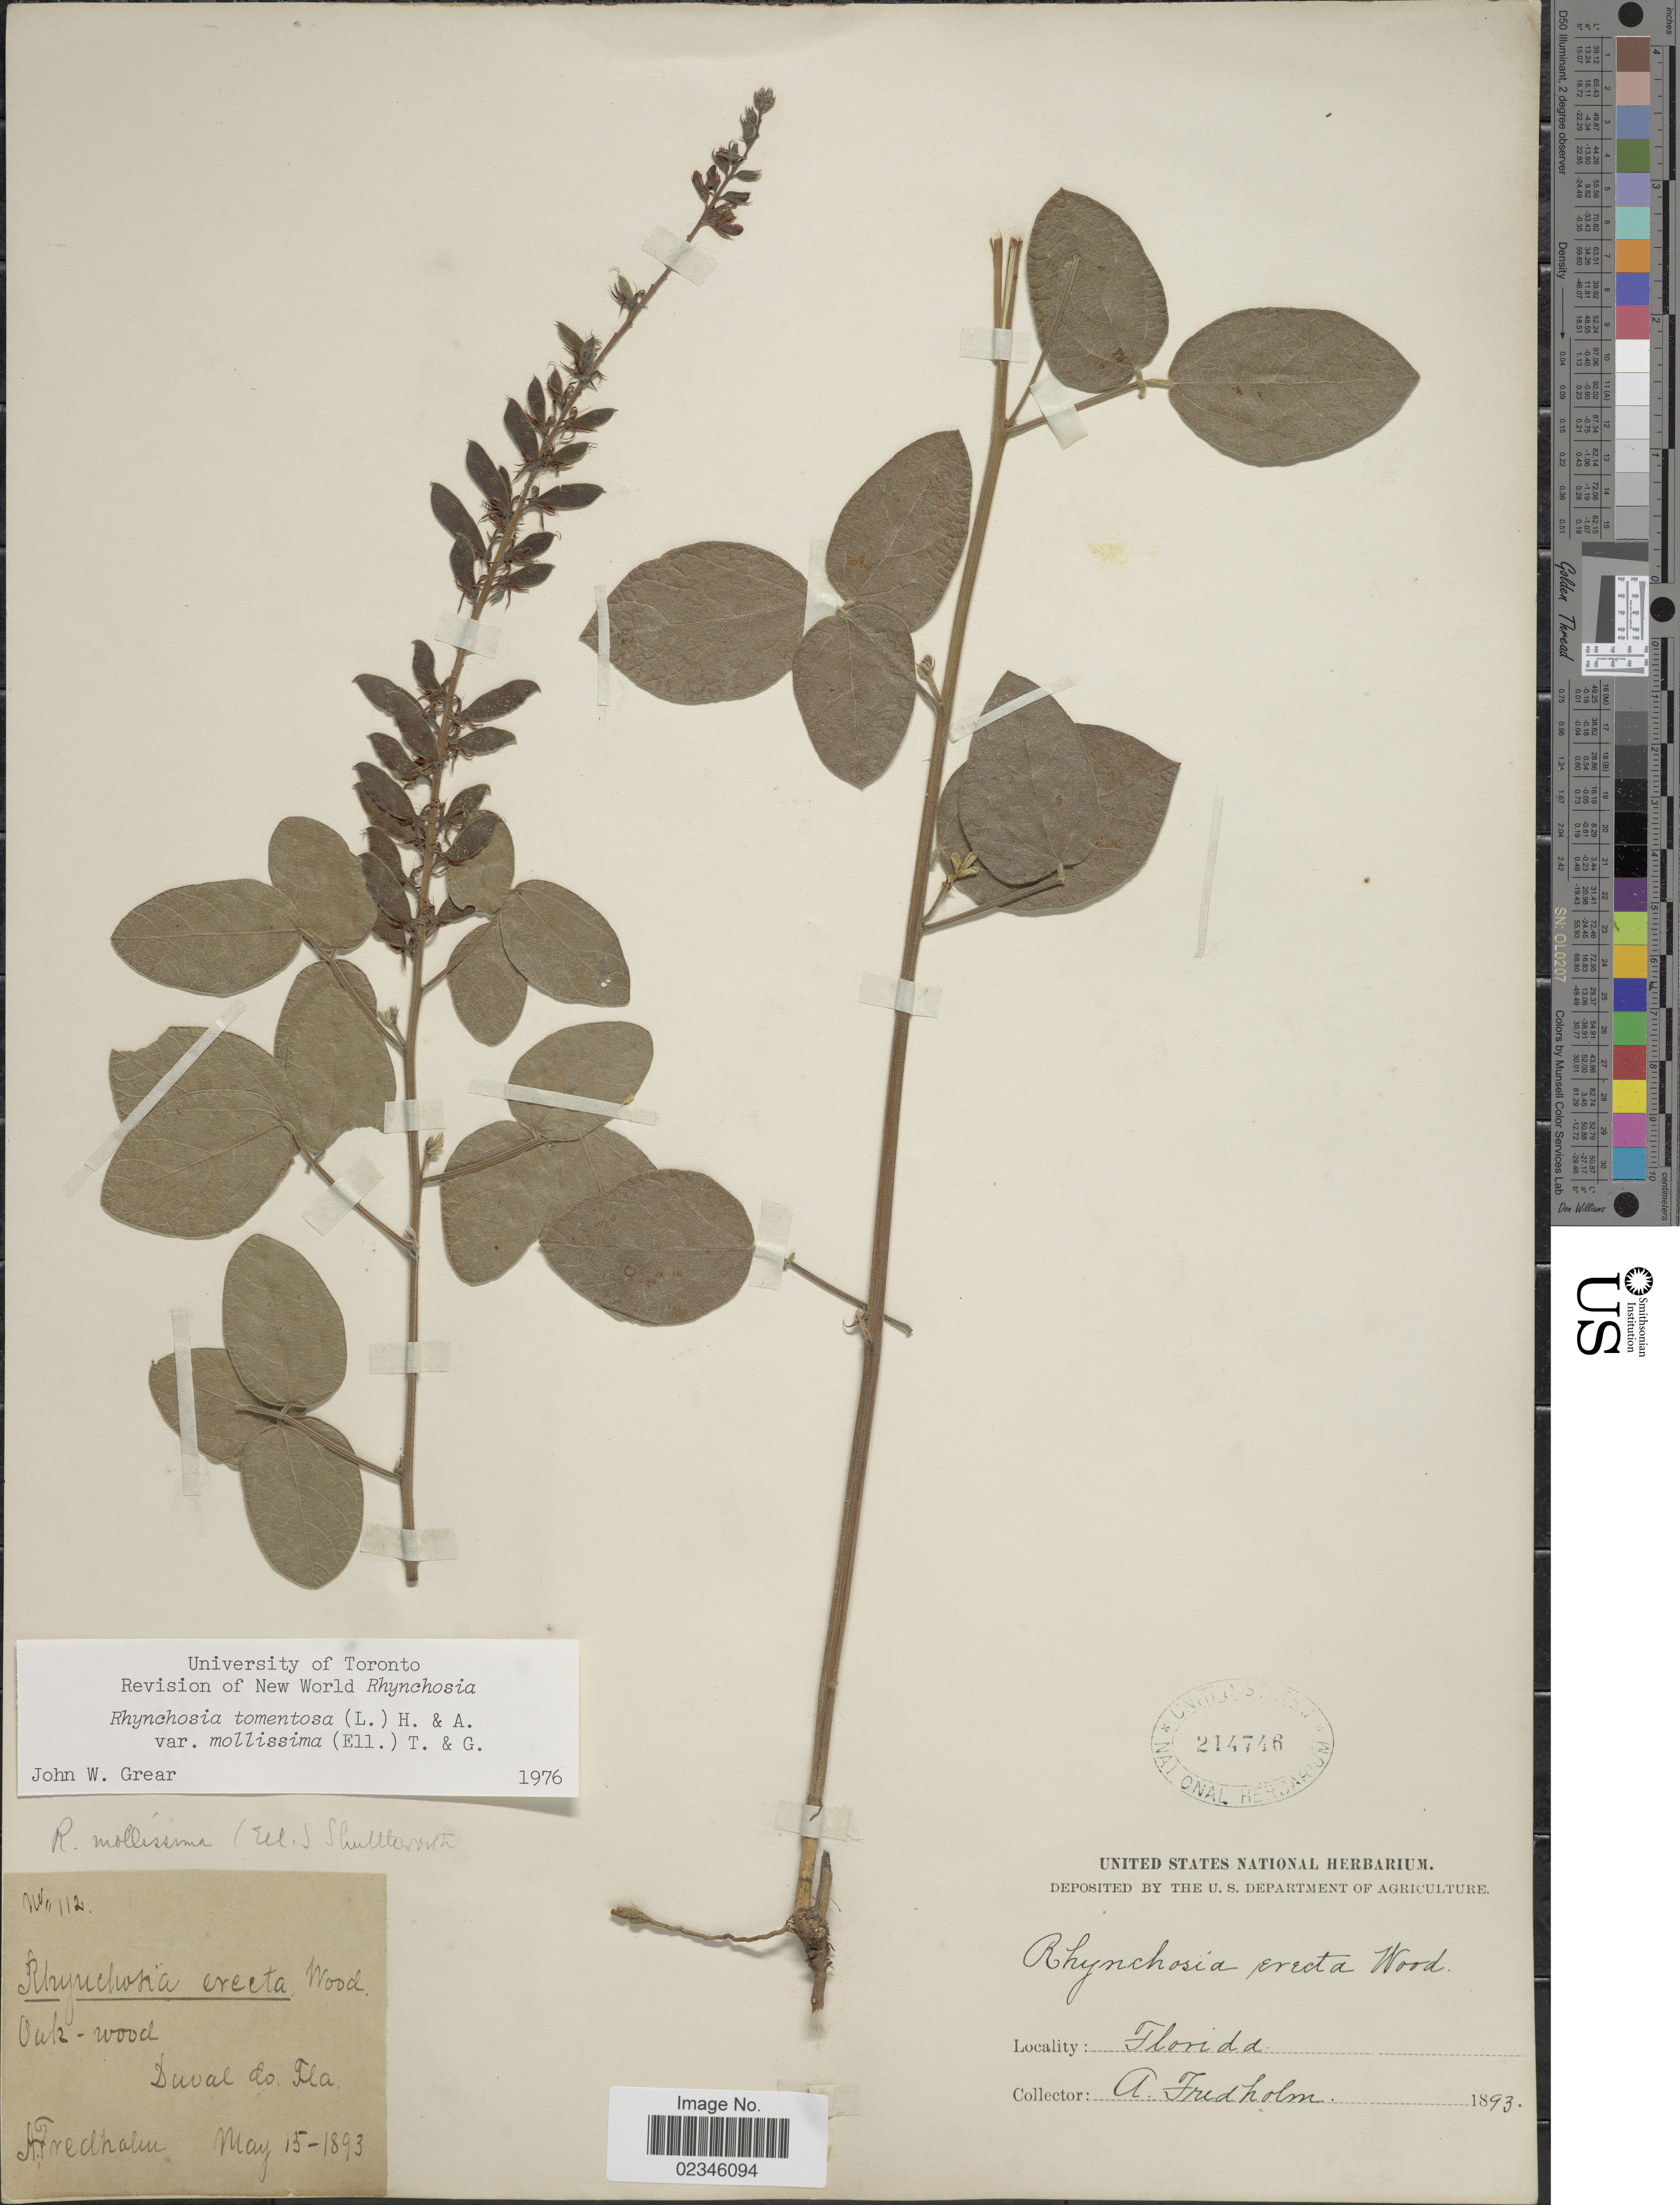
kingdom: Plantae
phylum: Tracheophyta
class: Magnoliopsida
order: Fabales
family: Fabaceae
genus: Rhynchosia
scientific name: Rhynchosia tomentosa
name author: (L.) Hook. & Arn.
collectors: A. Fredholm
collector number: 112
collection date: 1893-05-15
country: United States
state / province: Florida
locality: Duval Co.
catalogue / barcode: US 214746